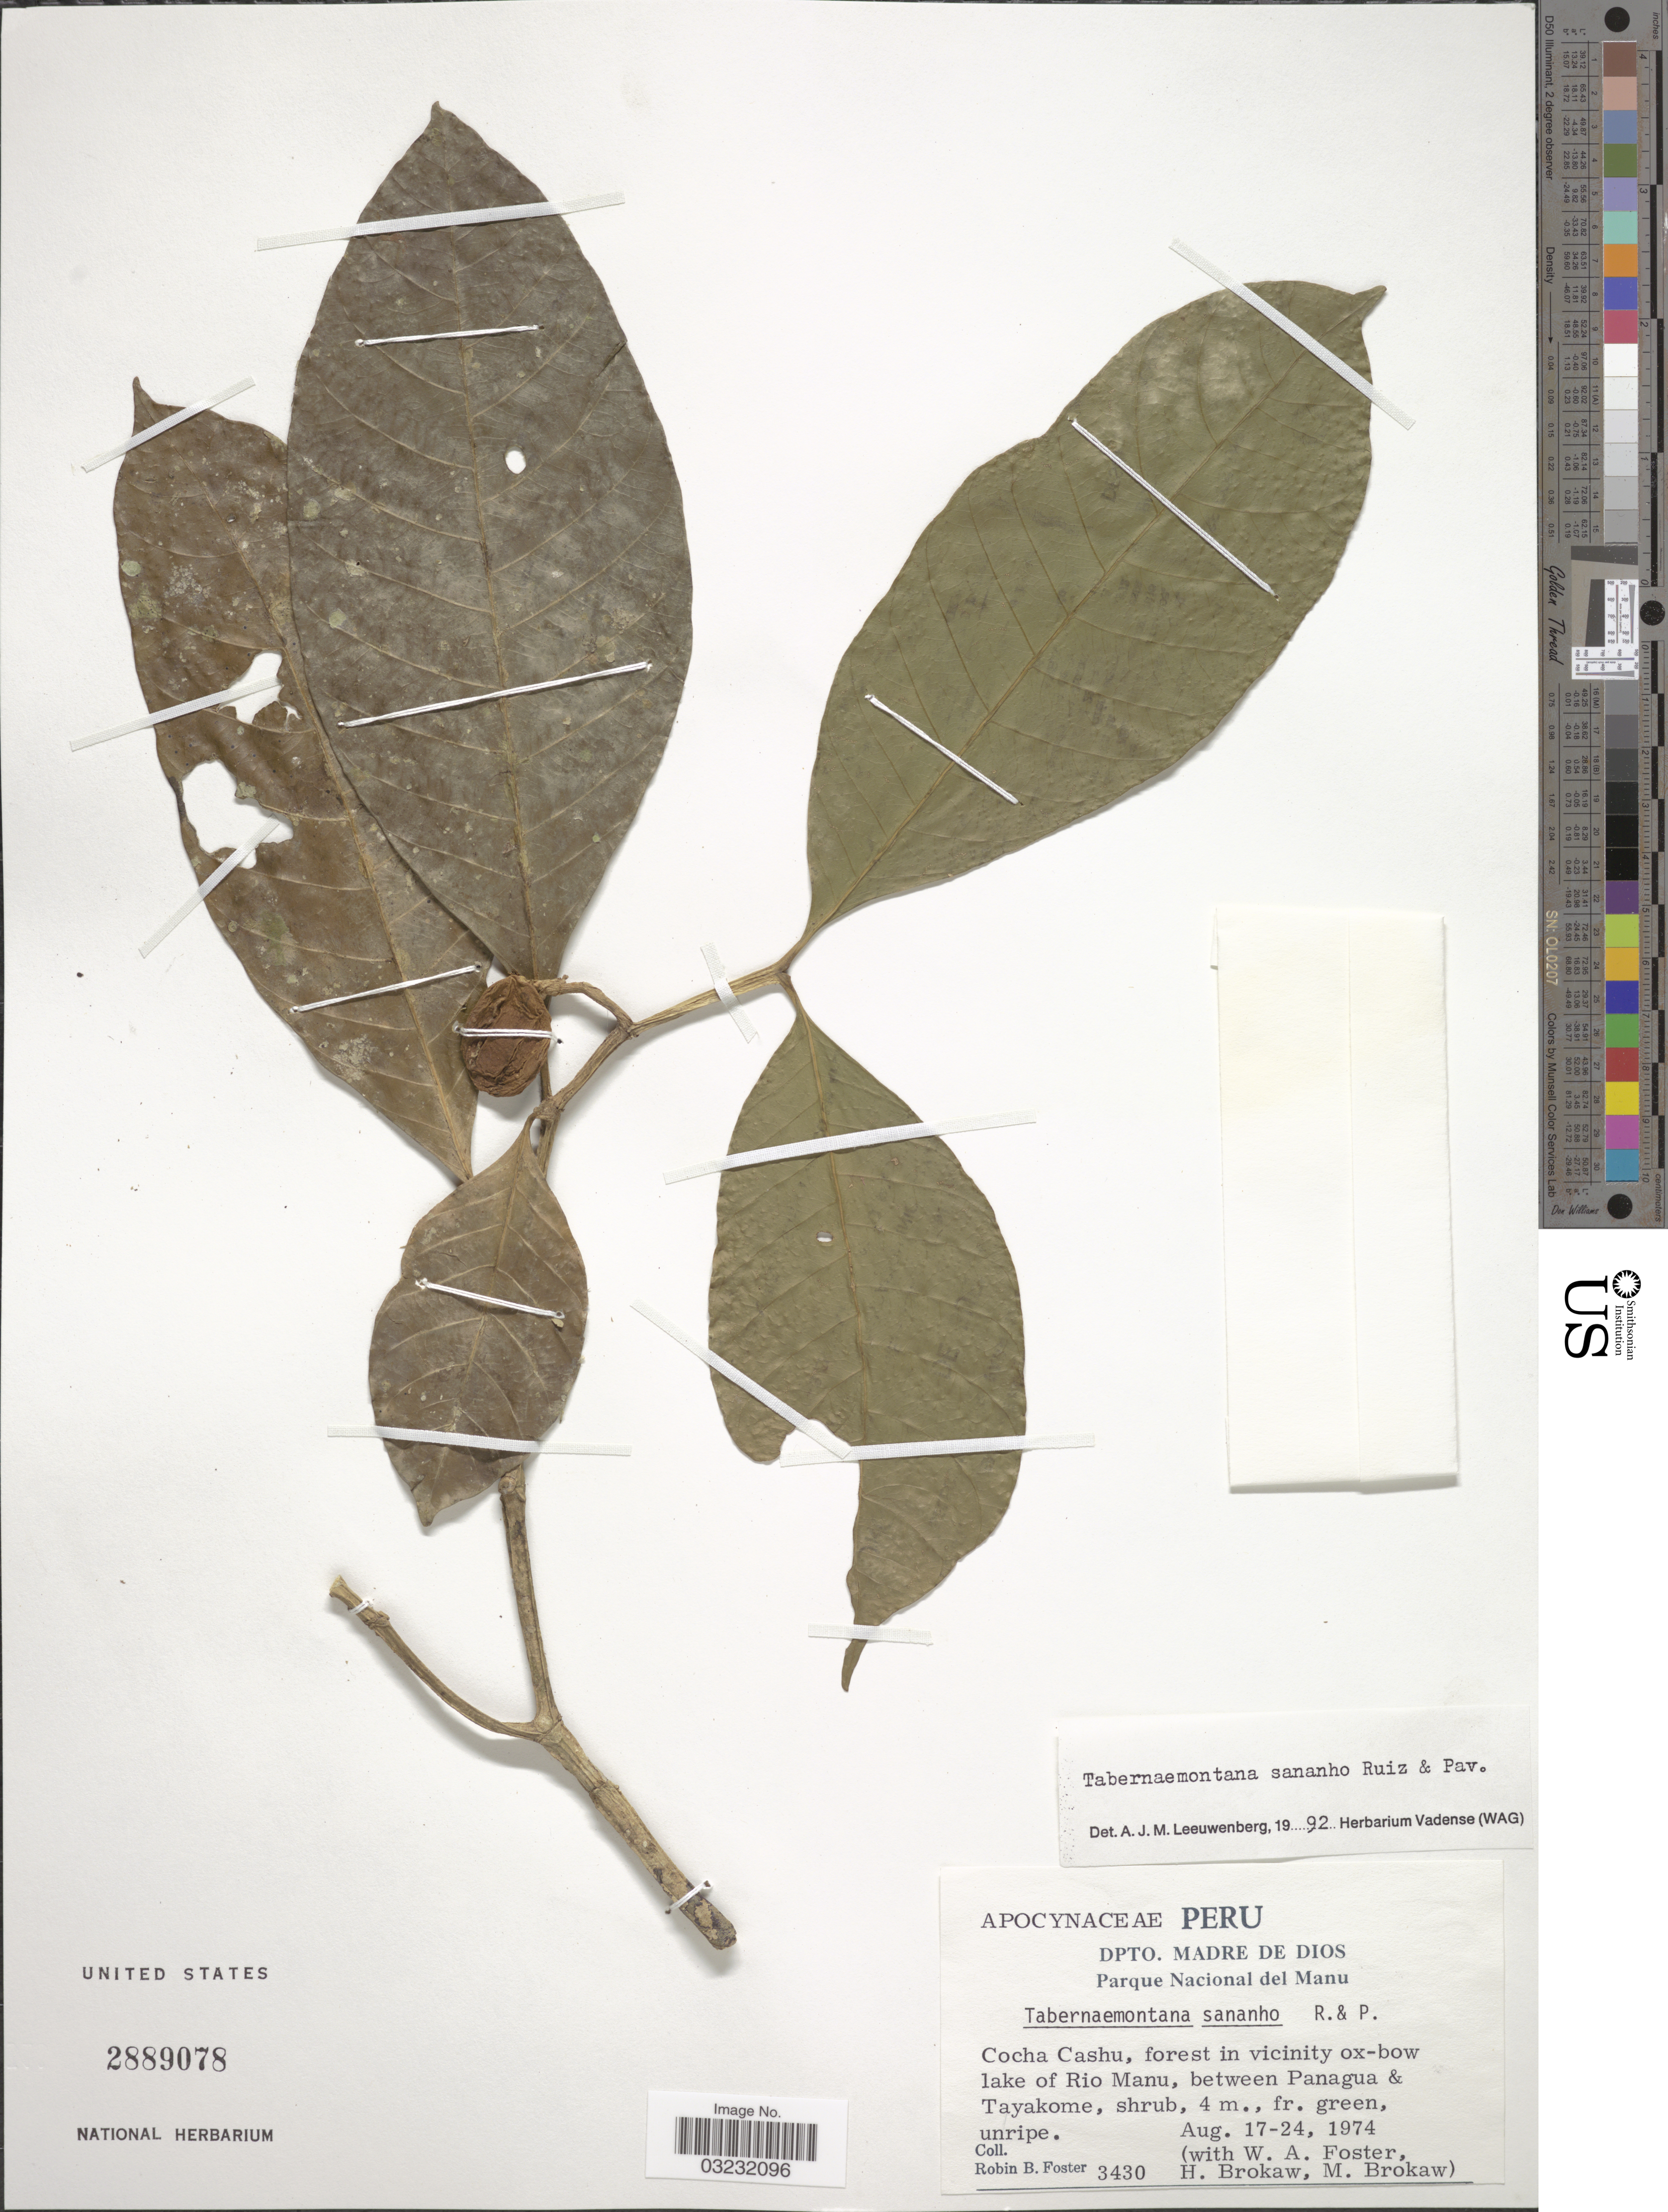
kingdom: Plantae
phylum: Tracheophyta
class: Magnoliopsida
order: Gentianales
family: Apocynaceae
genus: Tabernaemontana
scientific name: Tabernaemontana sananho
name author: Ruiz & Pav.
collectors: R. B. Foster, W. Foster, H. Brokaw & M. Brokaw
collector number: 3430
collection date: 1974-08-17/1974-08-24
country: Peru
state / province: Madre de Dios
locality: Dpto. Madre de Dios. Parque Nacional del Manu. Cocha Cashu, forest in vicinity ox-bow lake of Rio Manu, between Panagua & Tayakome.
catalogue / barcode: US 2889078